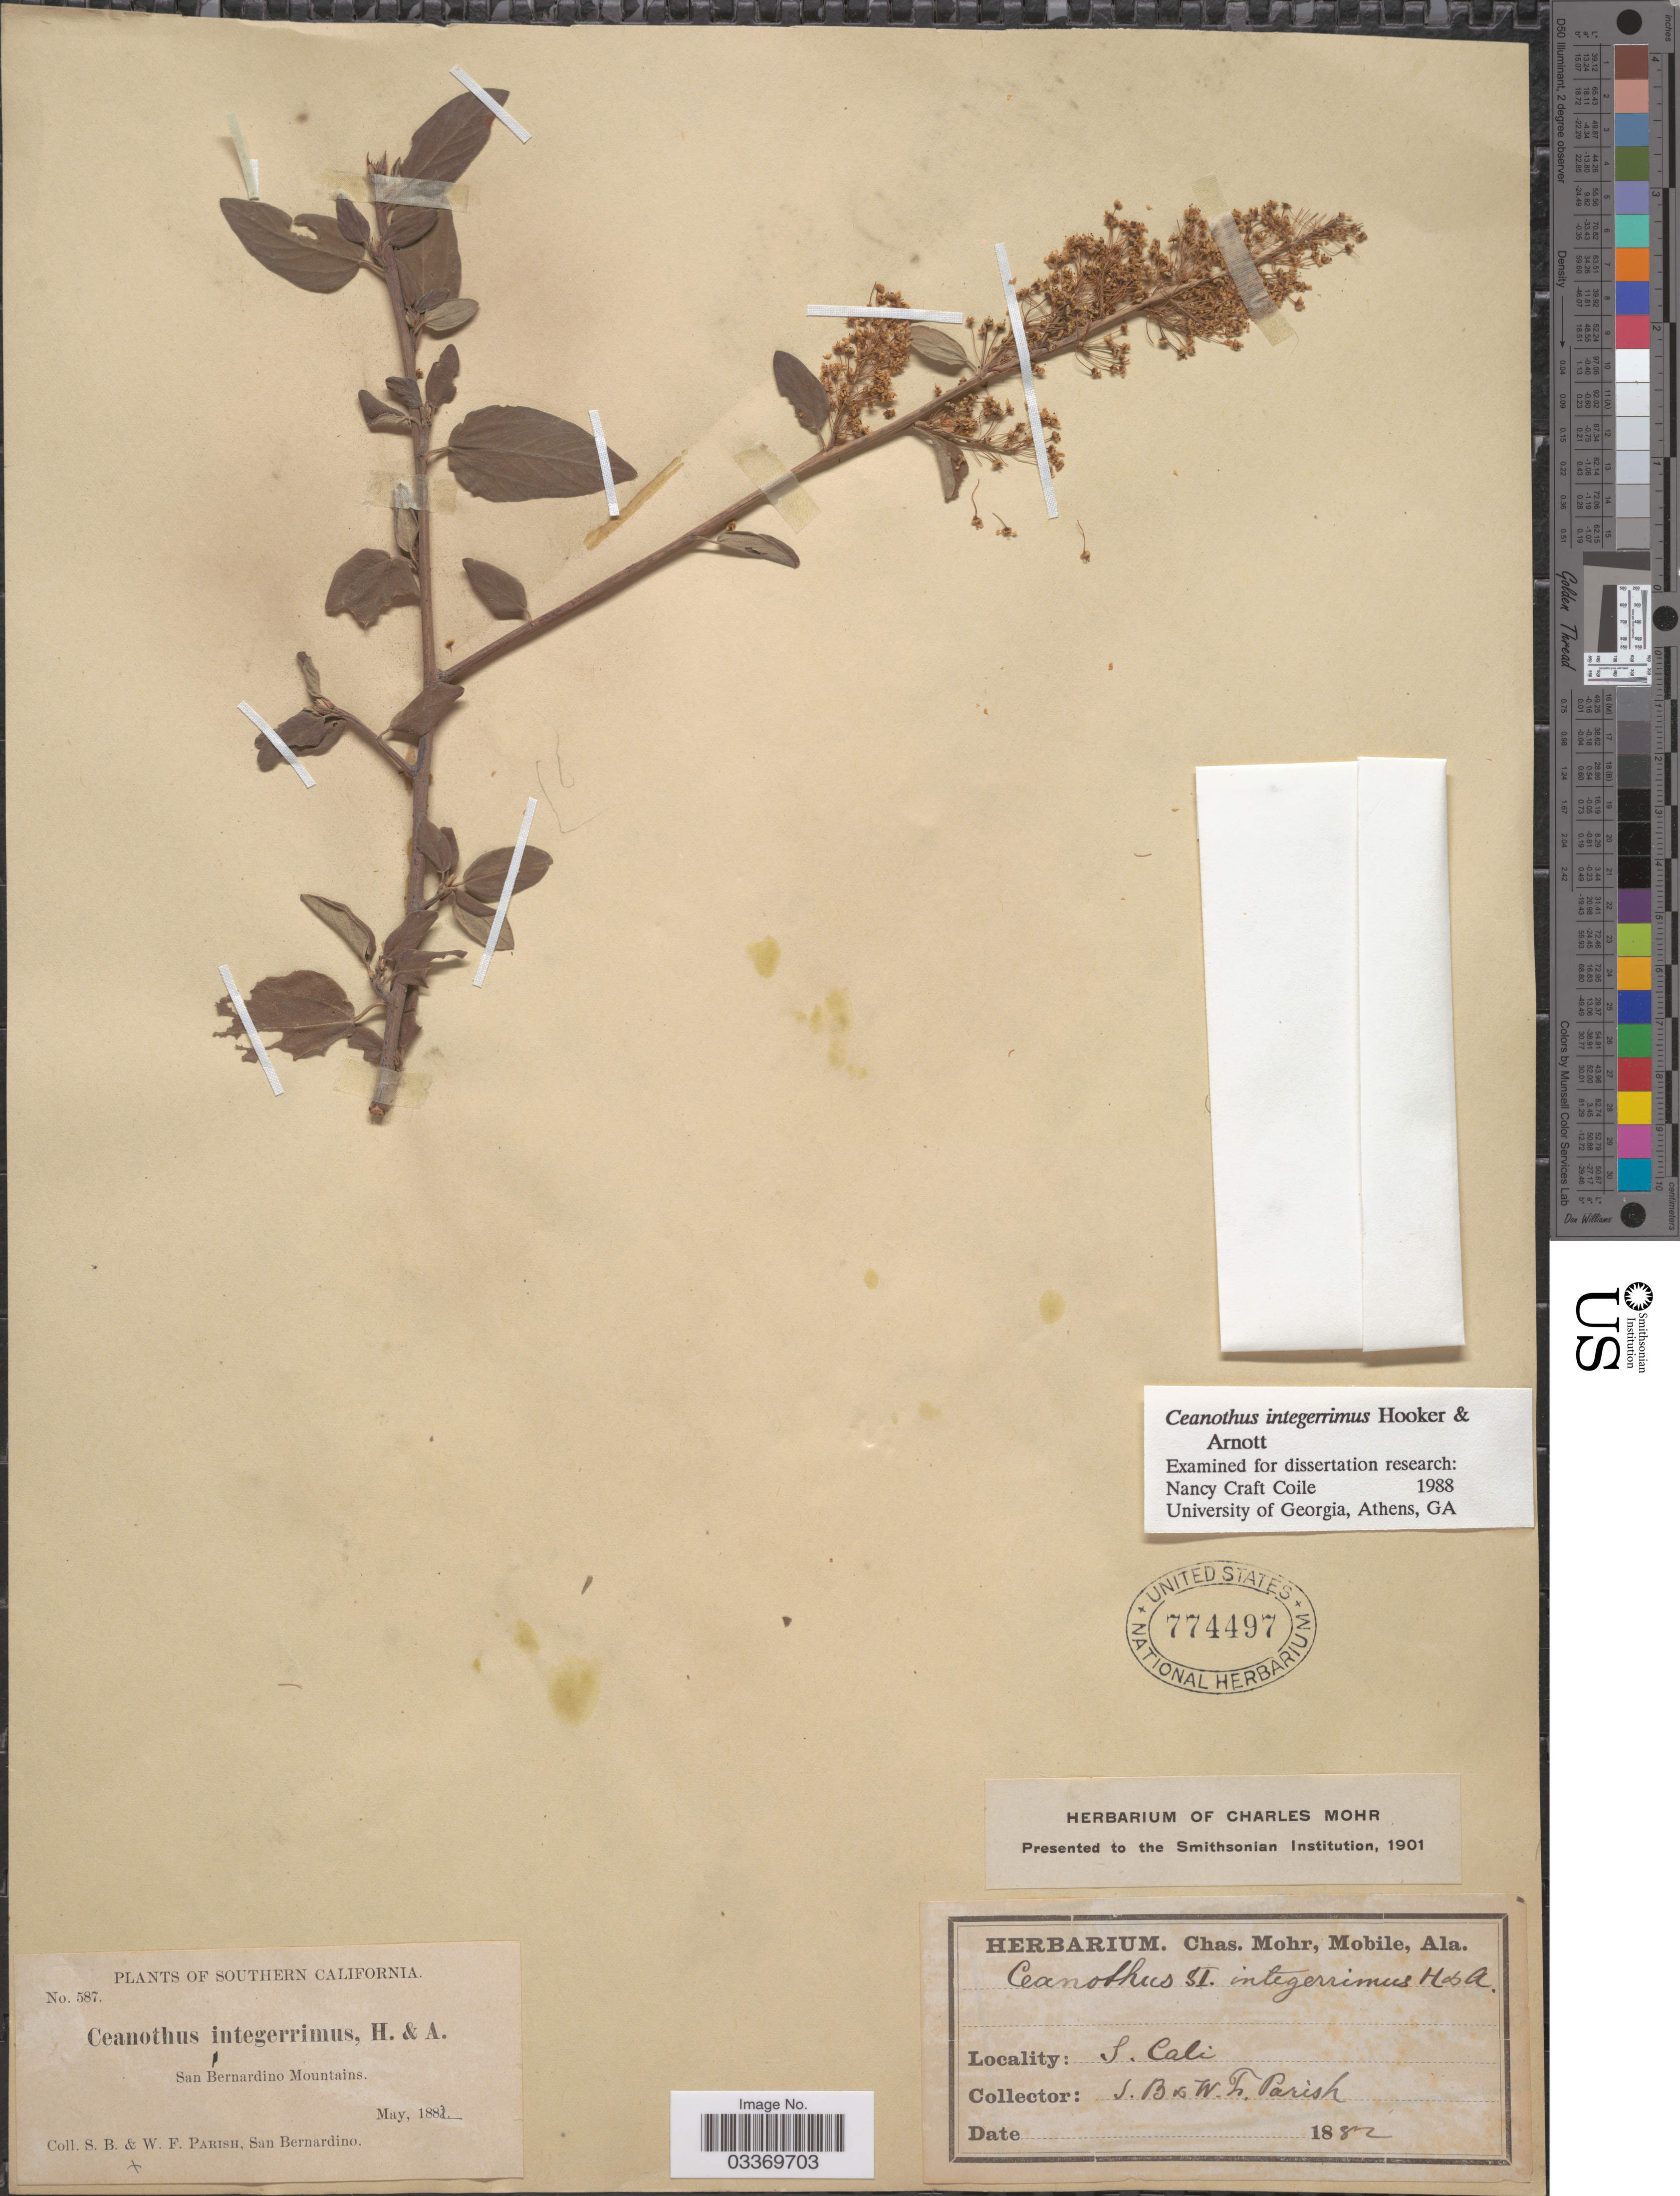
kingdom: Plantae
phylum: Tracheophyta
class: Magnoliopsida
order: Rosales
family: Rhamnaceae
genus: Ceanothus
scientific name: Ceanothus integerrimus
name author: Hook. & Arn.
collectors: S. B. Parish & W. F. Parish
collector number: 587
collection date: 1882-05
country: United States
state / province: California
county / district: San Bernardino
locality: Southern California. San Bernardino Mountains.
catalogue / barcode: US 774497